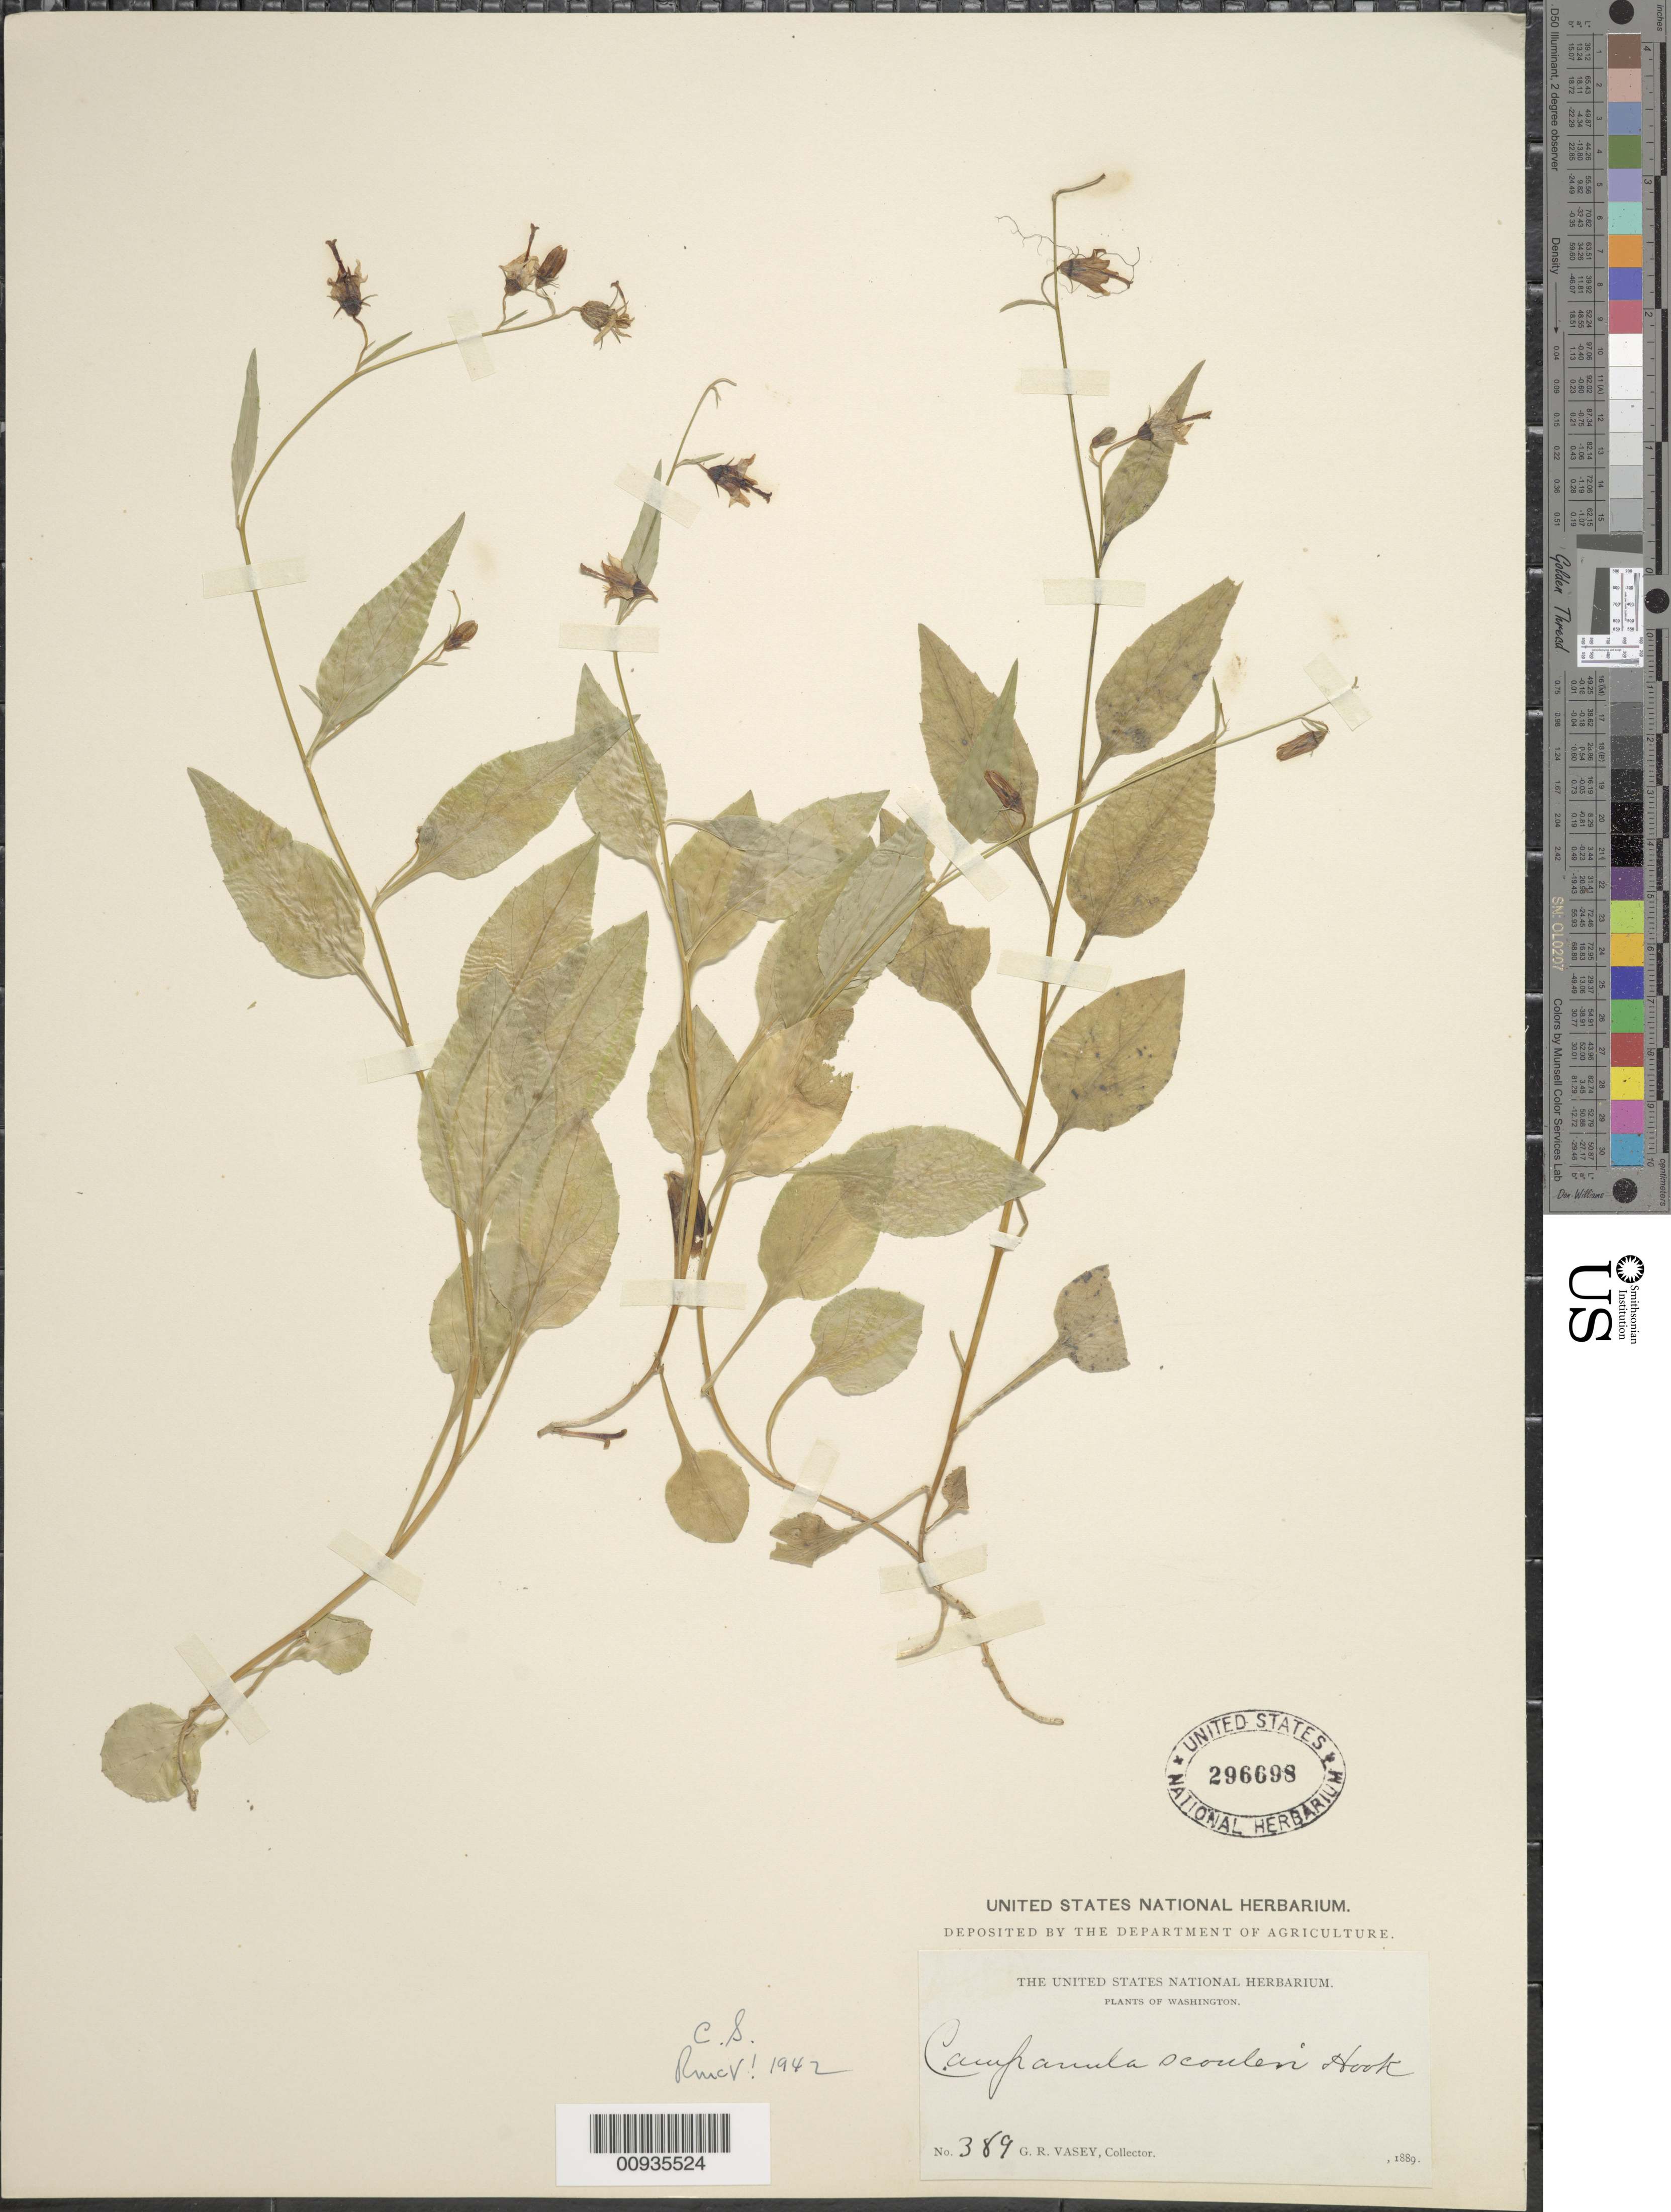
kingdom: Plantae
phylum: Tracheophyta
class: Magnoliopsida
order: Asterales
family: Campanulaceae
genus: Campanula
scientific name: Campanula scouleri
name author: Hook.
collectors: G. R. Vasey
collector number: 389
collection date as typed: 1889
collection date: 1889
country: United States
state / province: Washington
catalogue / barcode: US 296698